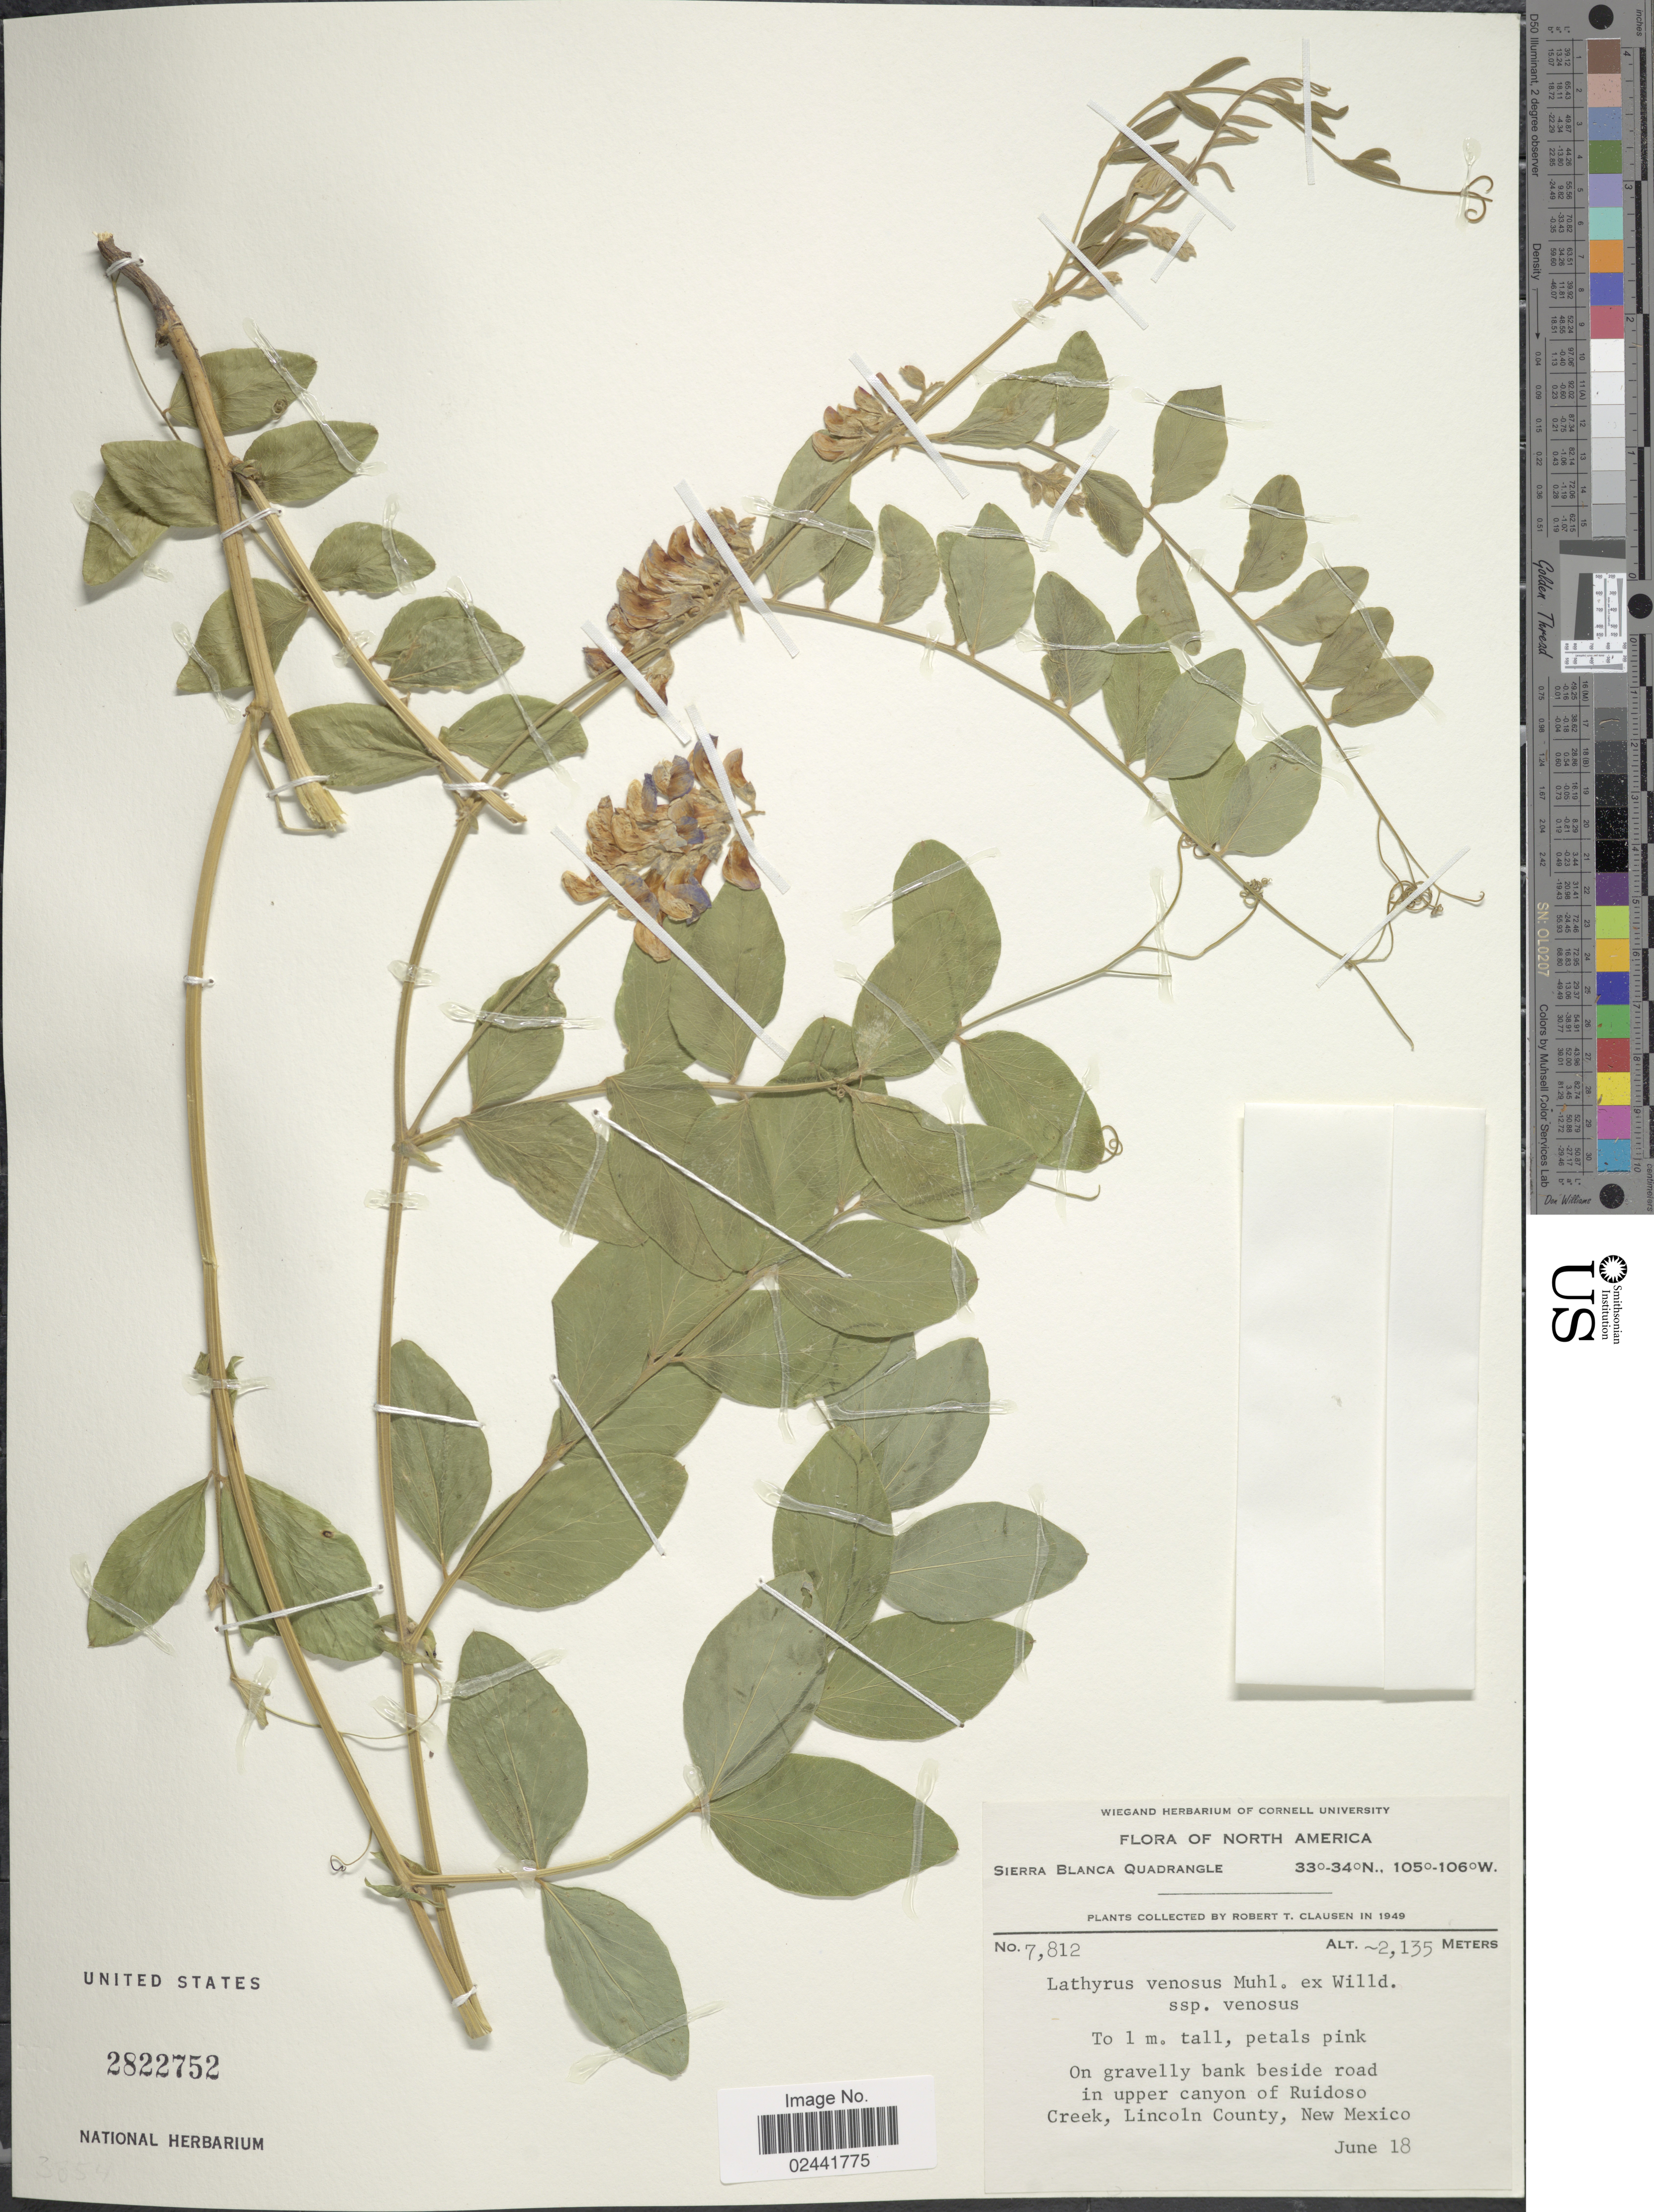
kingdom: Plantae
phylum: Tracheophyta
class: Magnoliopsida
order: Fabales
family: Fabaceae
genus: Lathyrus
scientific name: Lathyrus venosus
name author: Muhl. ex Willd.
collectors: R. T. Clausen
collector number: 7812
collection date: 1949-06-18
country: United States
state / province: New Mexico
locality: Sierra Blanca Quadrangle, On gravelly bank beside road in upper canyon of Ruidoso Creek, Lincoln County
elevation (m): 2135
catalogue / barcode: US 2822752